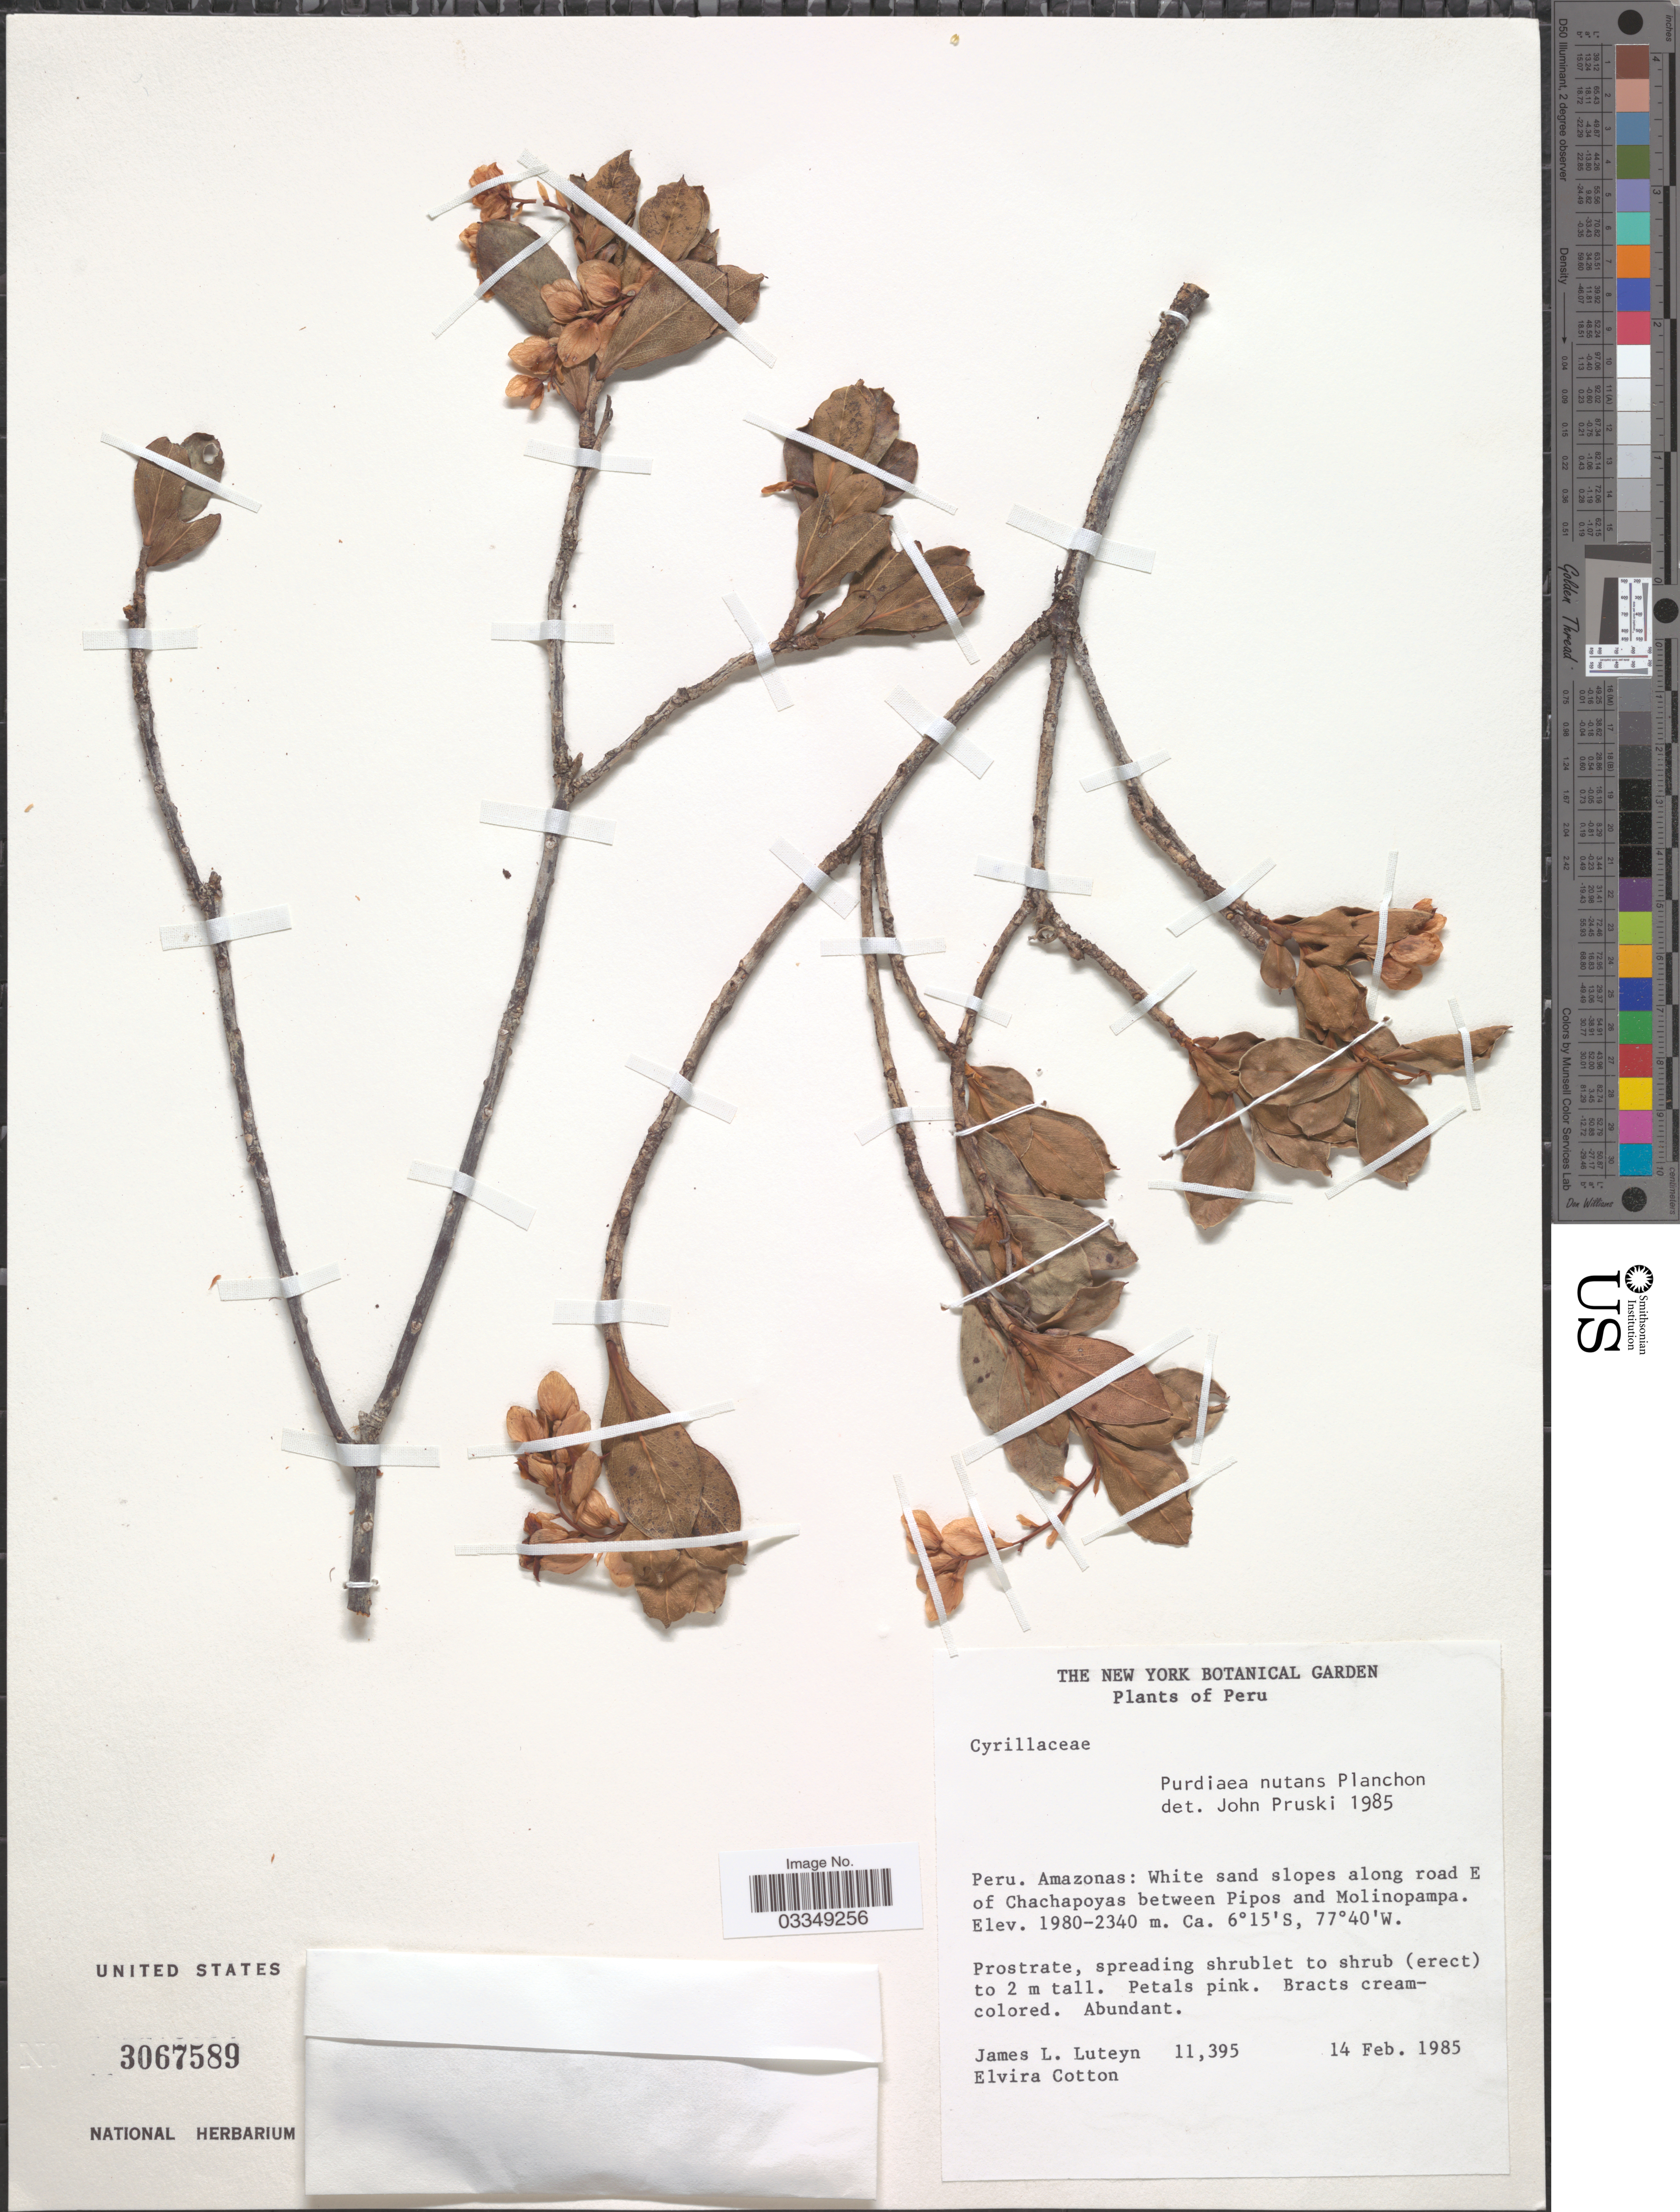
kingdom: Plantae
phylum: Tracheophyta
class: Magnoliopsida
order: Ericales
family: Clethraceae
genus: Purdiaea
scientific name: Purdiaea nutans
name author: Planch.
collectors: J. L. Luteyn & E. Cotton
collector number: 11395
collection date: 1985-02-14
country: Peru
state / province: Amazonas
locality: White sand slopes along road E of Chachapoyas between Pipos and Molinopampa.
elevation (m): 1980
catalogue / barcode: US 3067589